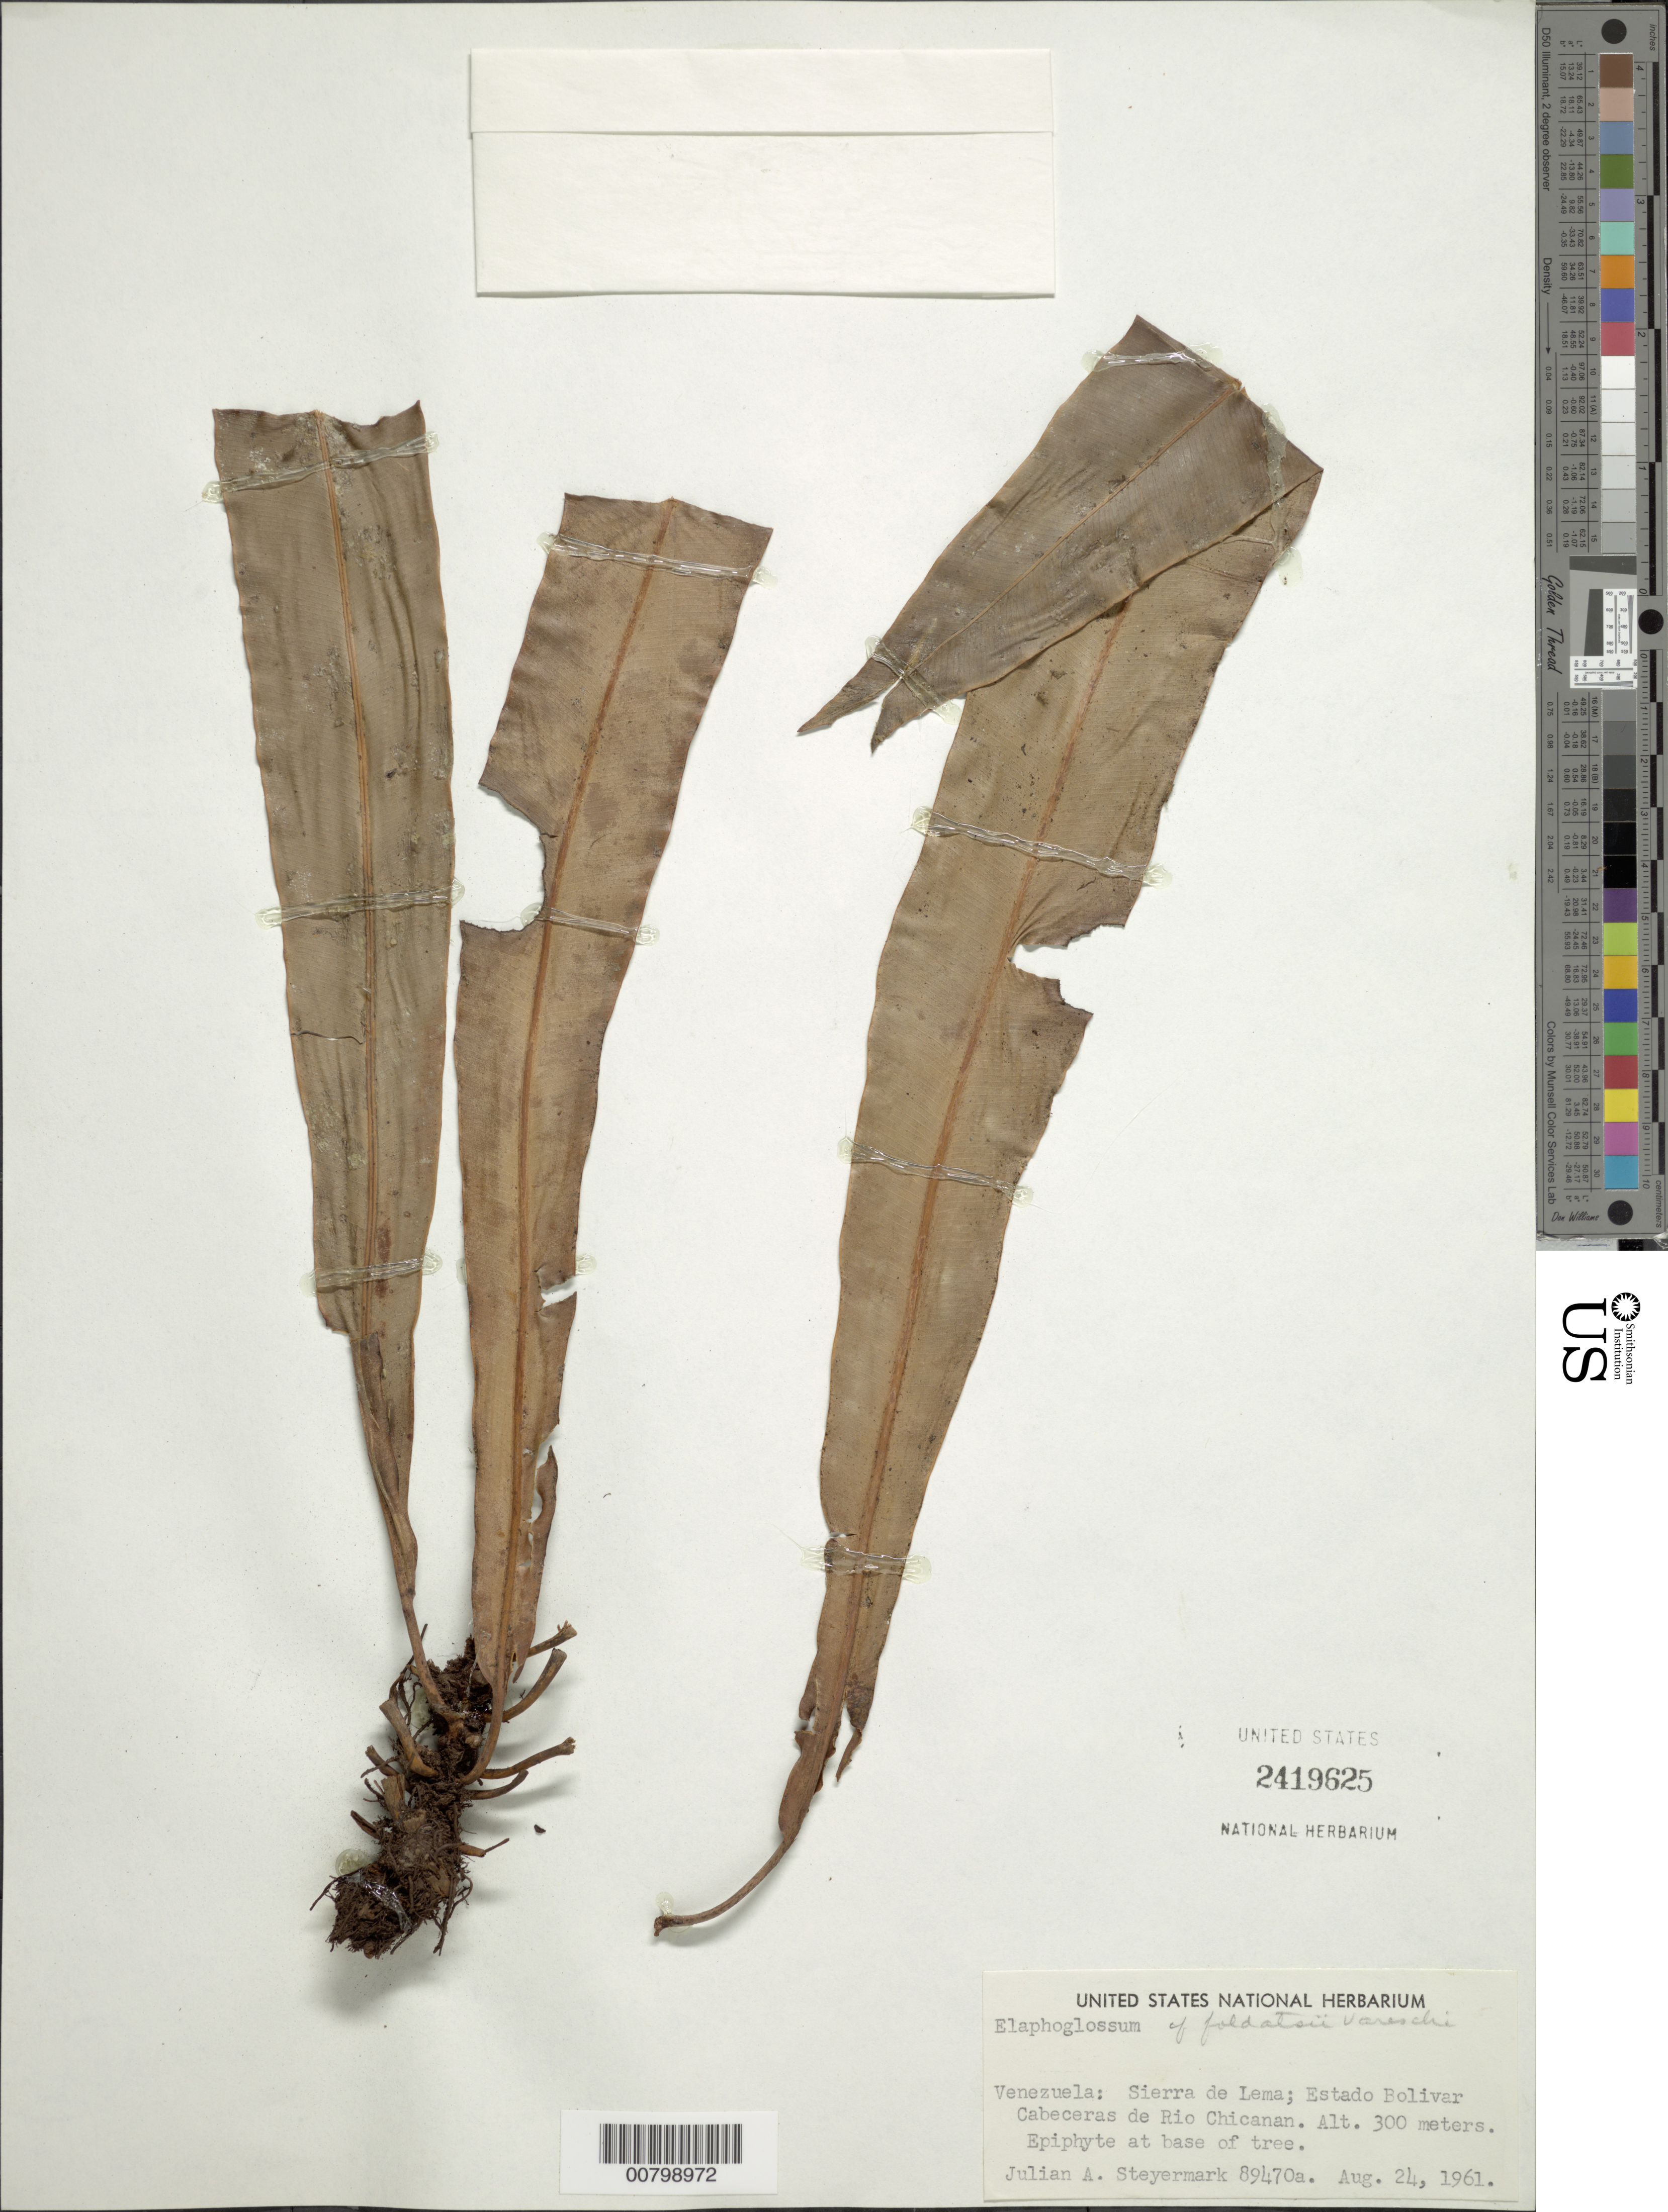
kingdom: Plantae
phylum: Tracheophyta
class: Polypodiopsida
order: Polypodiales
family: Dryopteridaceae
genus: Elaphoglossum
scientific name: Elaphoglossum foldatsii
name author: Vareschi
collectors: J. Steyermark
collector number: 89470 a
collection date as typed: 24-Aug-61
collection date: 1961-08-24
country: Venezuela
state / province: Bolívar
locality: Sierra de Lema, Cabaceras de Río Chicanan, 80 km in straight line to SW of El Dorado, between Río Chicanan and Río Ayaiche, between Puerta Lema and base of Sierra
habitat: Base of tree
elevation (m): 300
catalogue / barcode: US 2419625